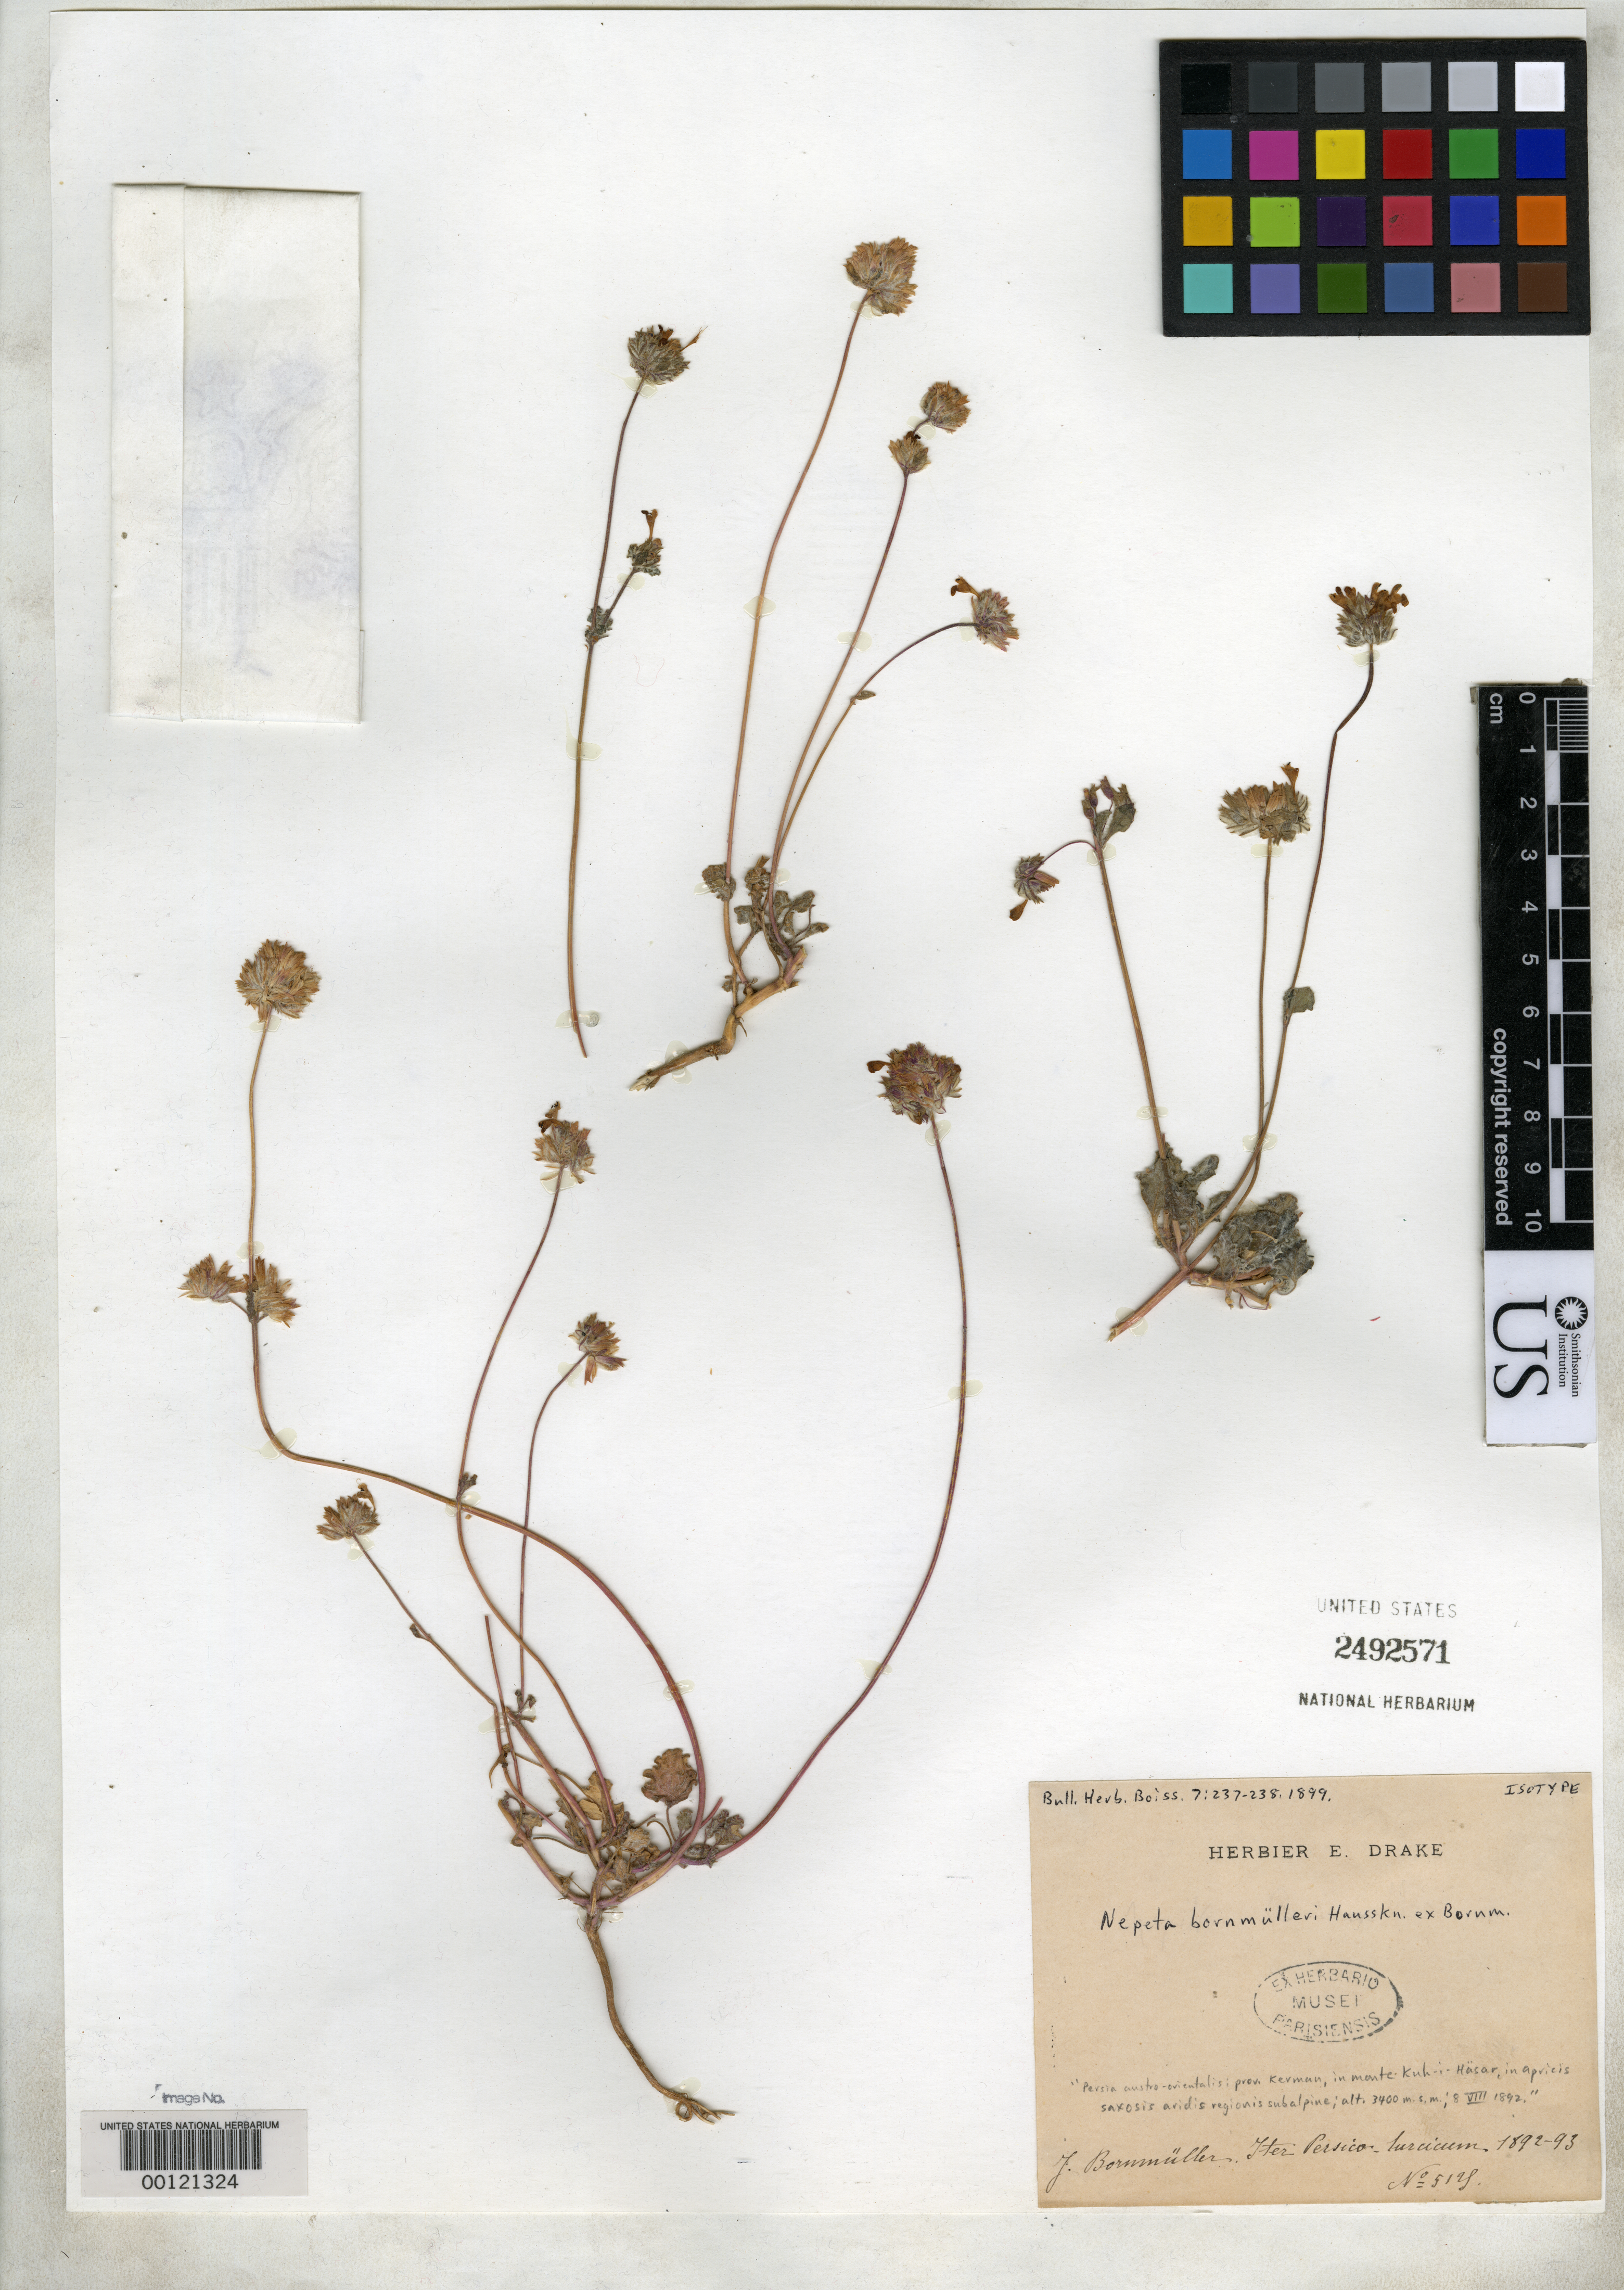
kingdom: Plantae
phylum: Tracheophyta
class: Magnoliopsida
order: Lamiales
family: Lamiaceae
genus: Nepeta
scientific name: Nepeta bornmuelleri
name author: Hausskn. ex Bornm.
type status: Isotype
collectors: J. Bornmüller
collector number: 5128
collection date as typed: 08 Aug 1892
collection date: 1892-08-08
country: Iran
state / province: Kerman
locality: Monte Kuh-i-hasar.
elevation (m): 3400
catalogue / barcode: US 2492571